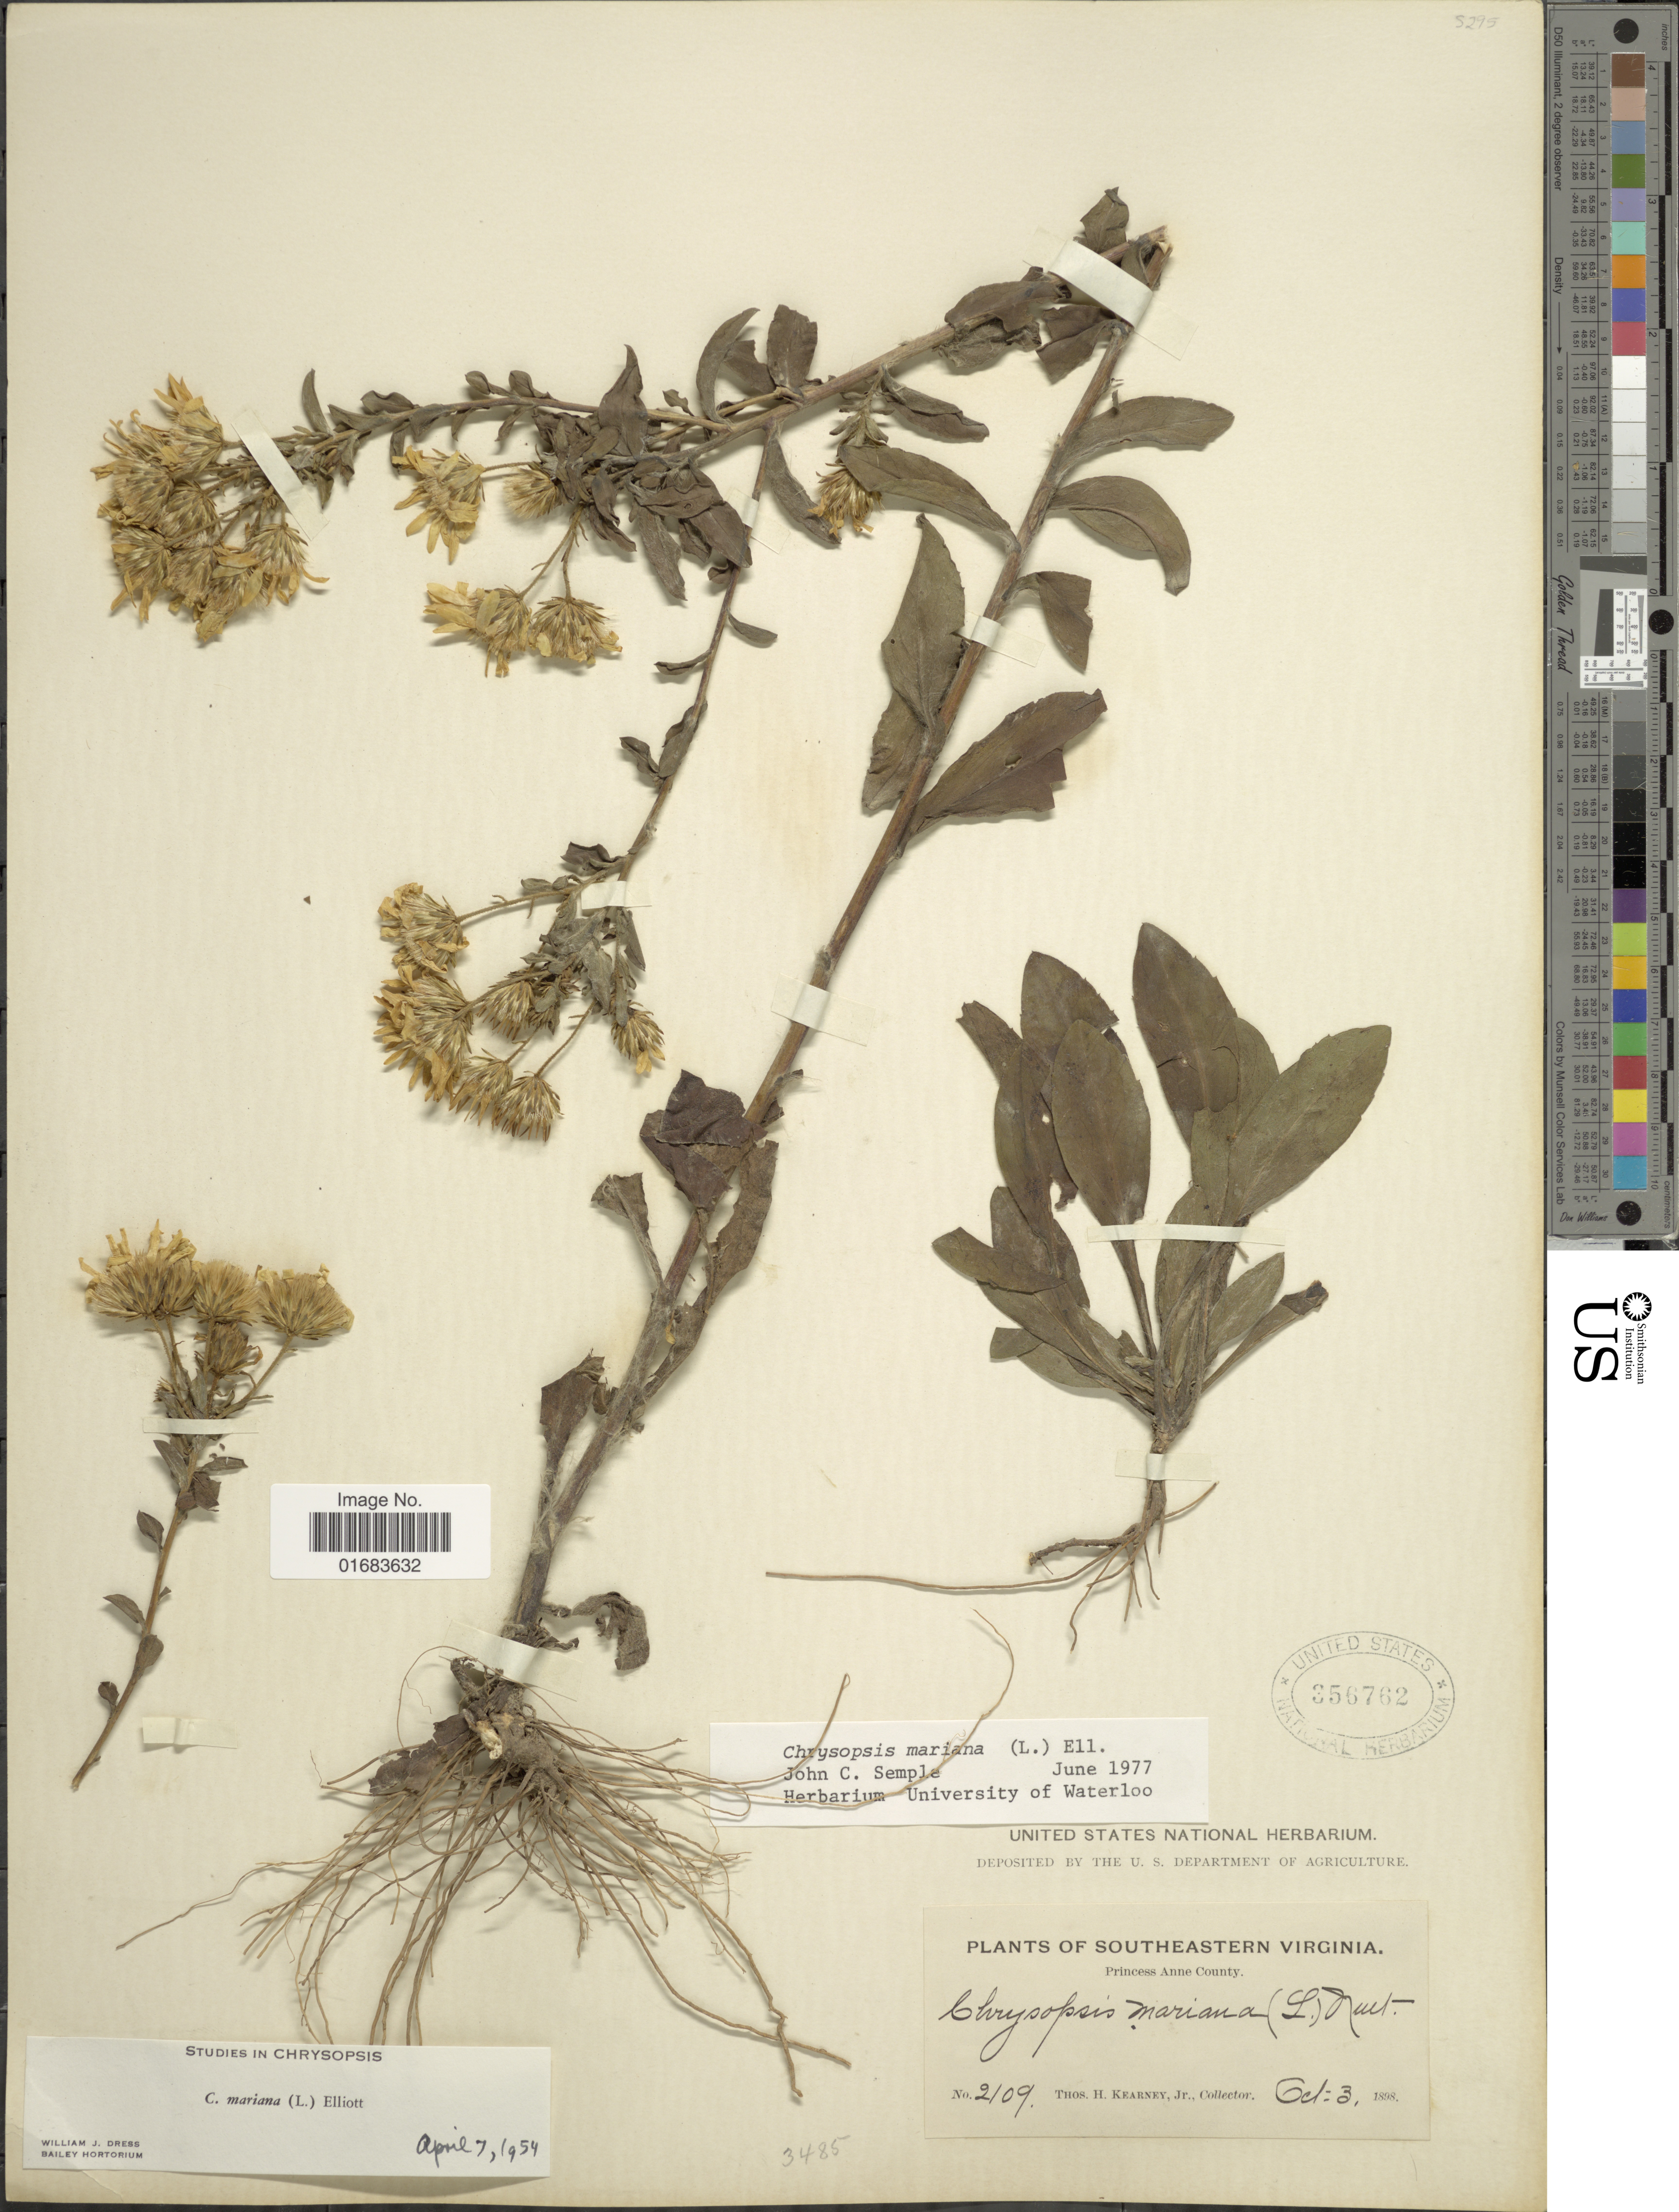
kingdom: Plantae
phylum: Tracheophyta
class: Magnoliopsida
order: Asterales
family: Asteraceae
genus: Chrysopsis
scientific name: Chrysopsis mariana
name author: (L.) Elliott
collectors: T. H. Kearney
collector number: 2109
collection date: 1898-10-03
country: United States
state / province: Virginia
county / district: City of Virginia Beach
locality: Southeastern Virginia, Princess Anne (=historic county name) County.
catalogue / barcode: US 356762